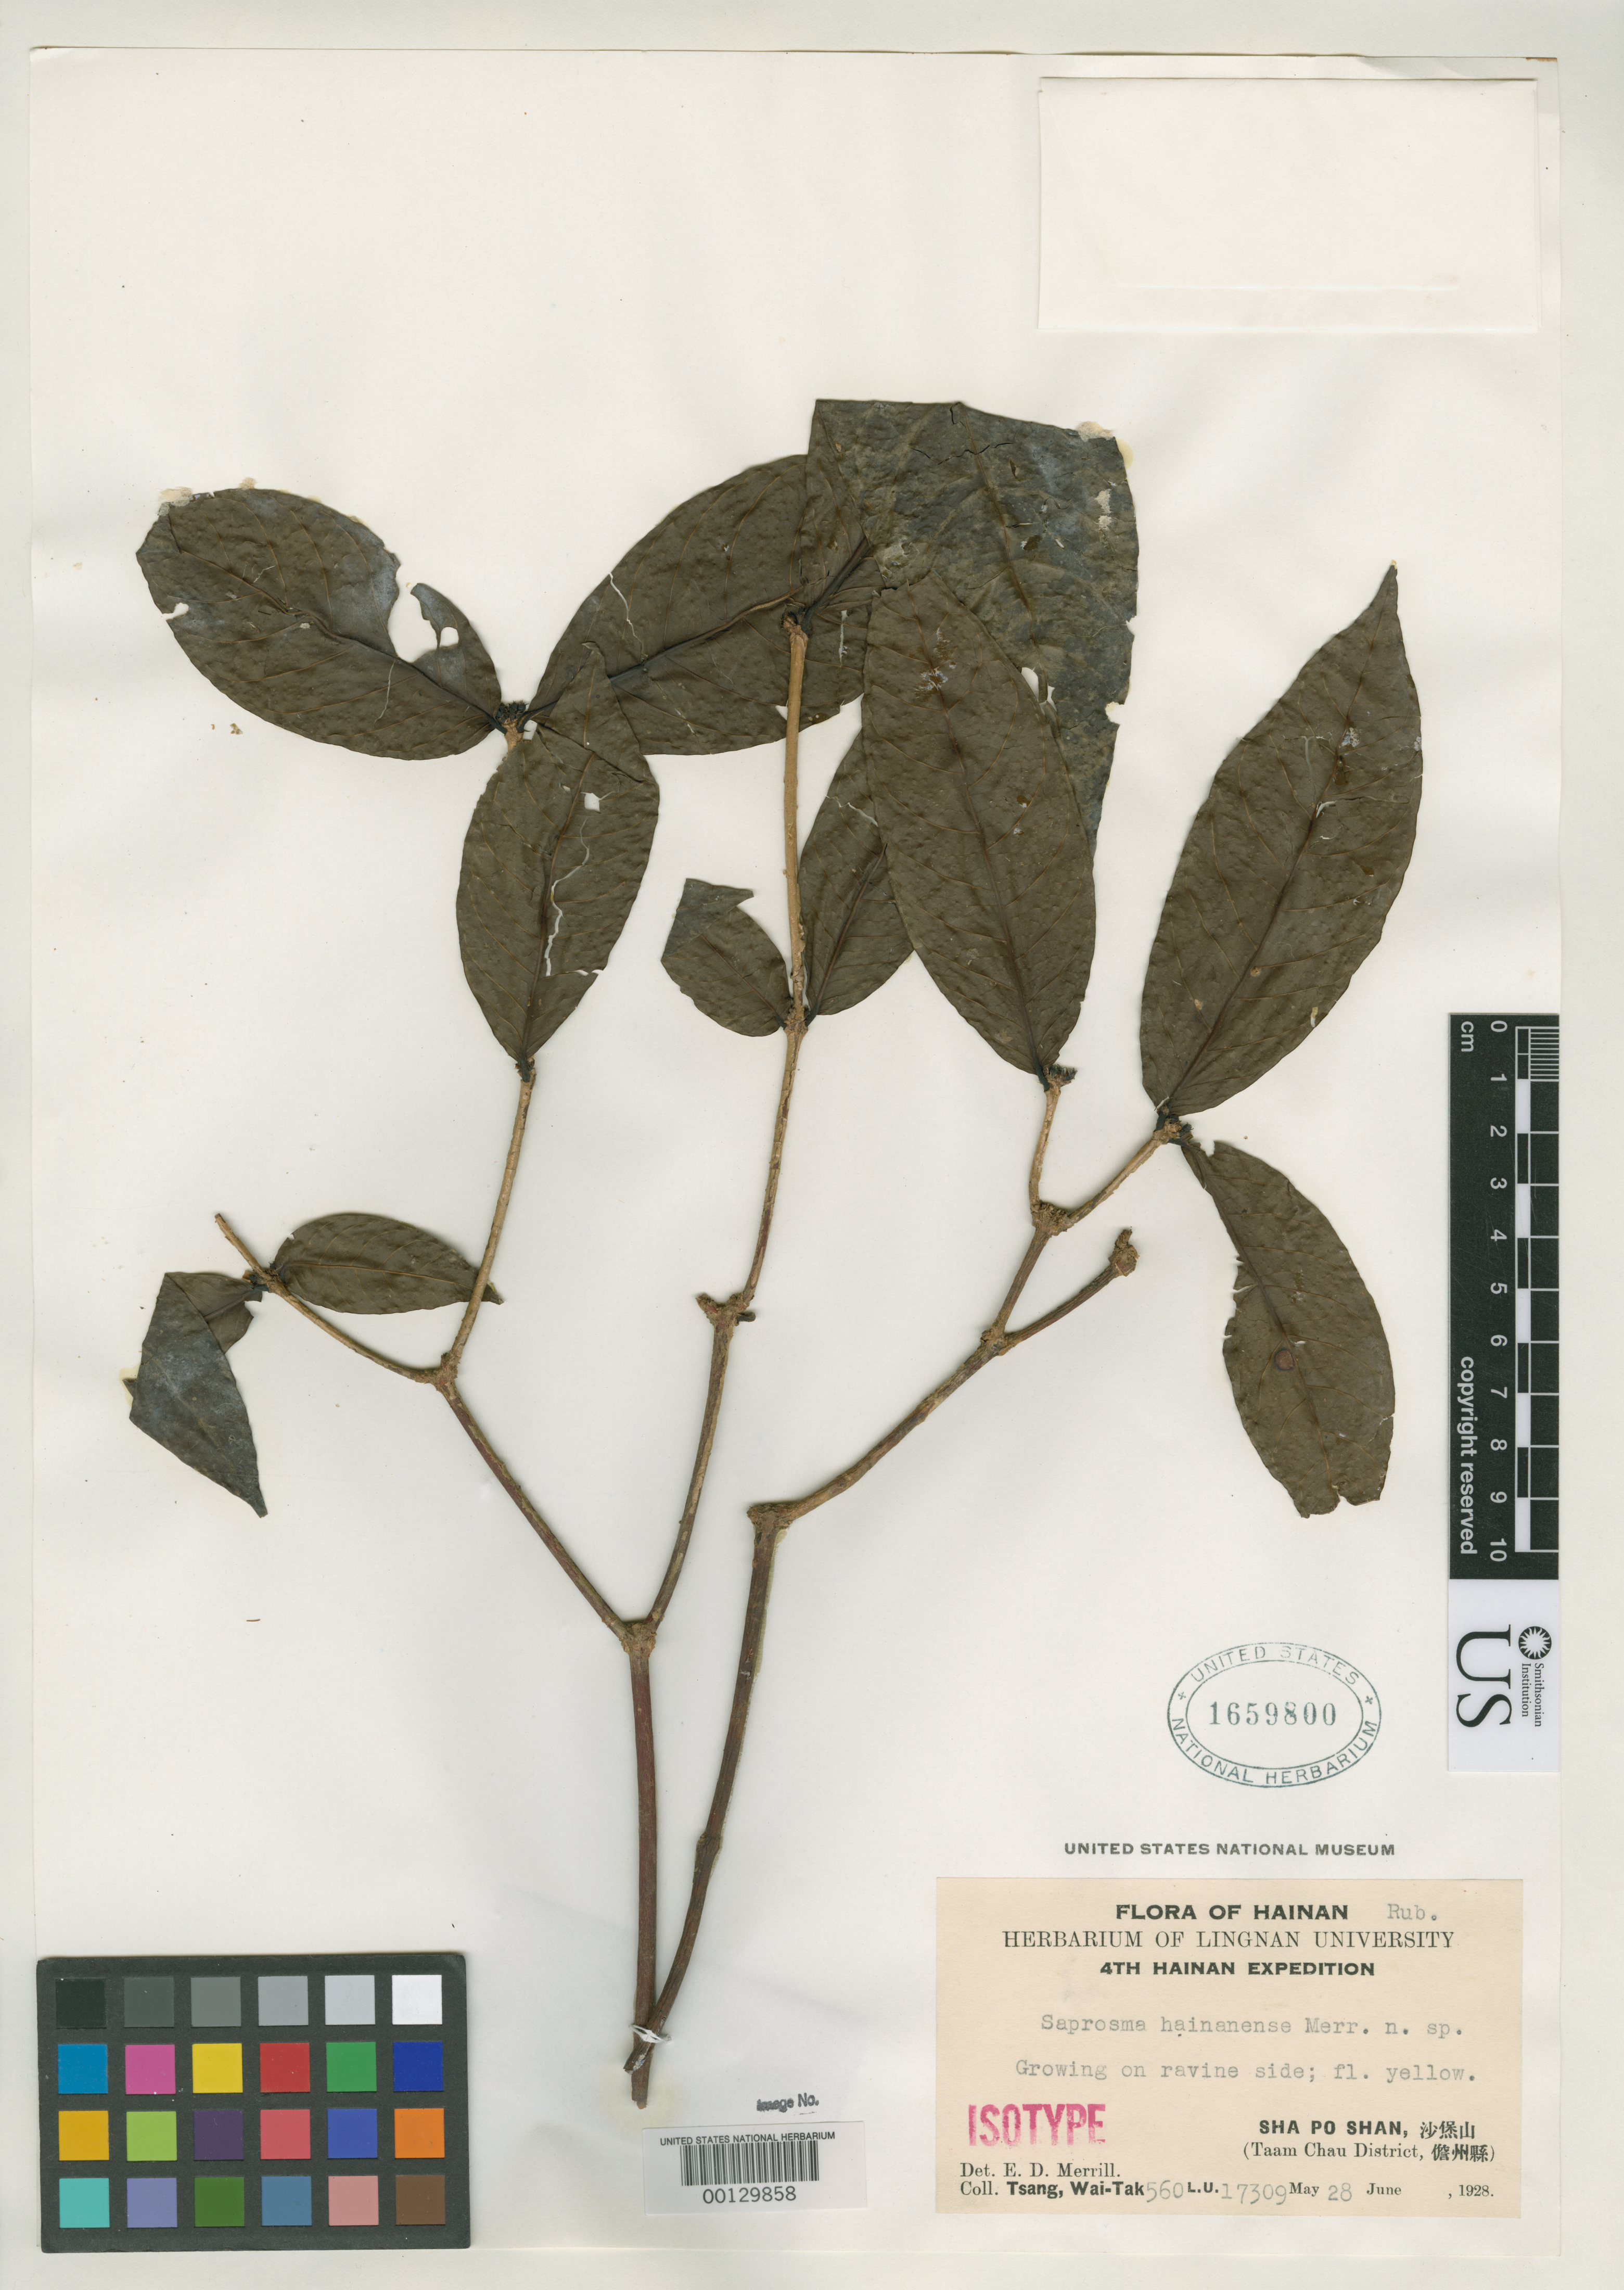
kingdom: Plantae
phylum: Tracheophyta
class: Magnoliopsida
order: Gentianales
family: Rubiaceae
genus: Saprosma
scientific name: Saprosma hainanense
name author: Merr.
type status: Isotype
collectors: W. T. Tsang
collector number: Lingnan Univ. Hb. 17309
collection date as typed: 28 May 1928 or 28 Jun 1928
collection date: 1928-05-28 or 1928-06-28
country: China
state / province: Hainan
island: Hainan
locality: Sha Po Shan.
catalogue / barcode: US 1659800